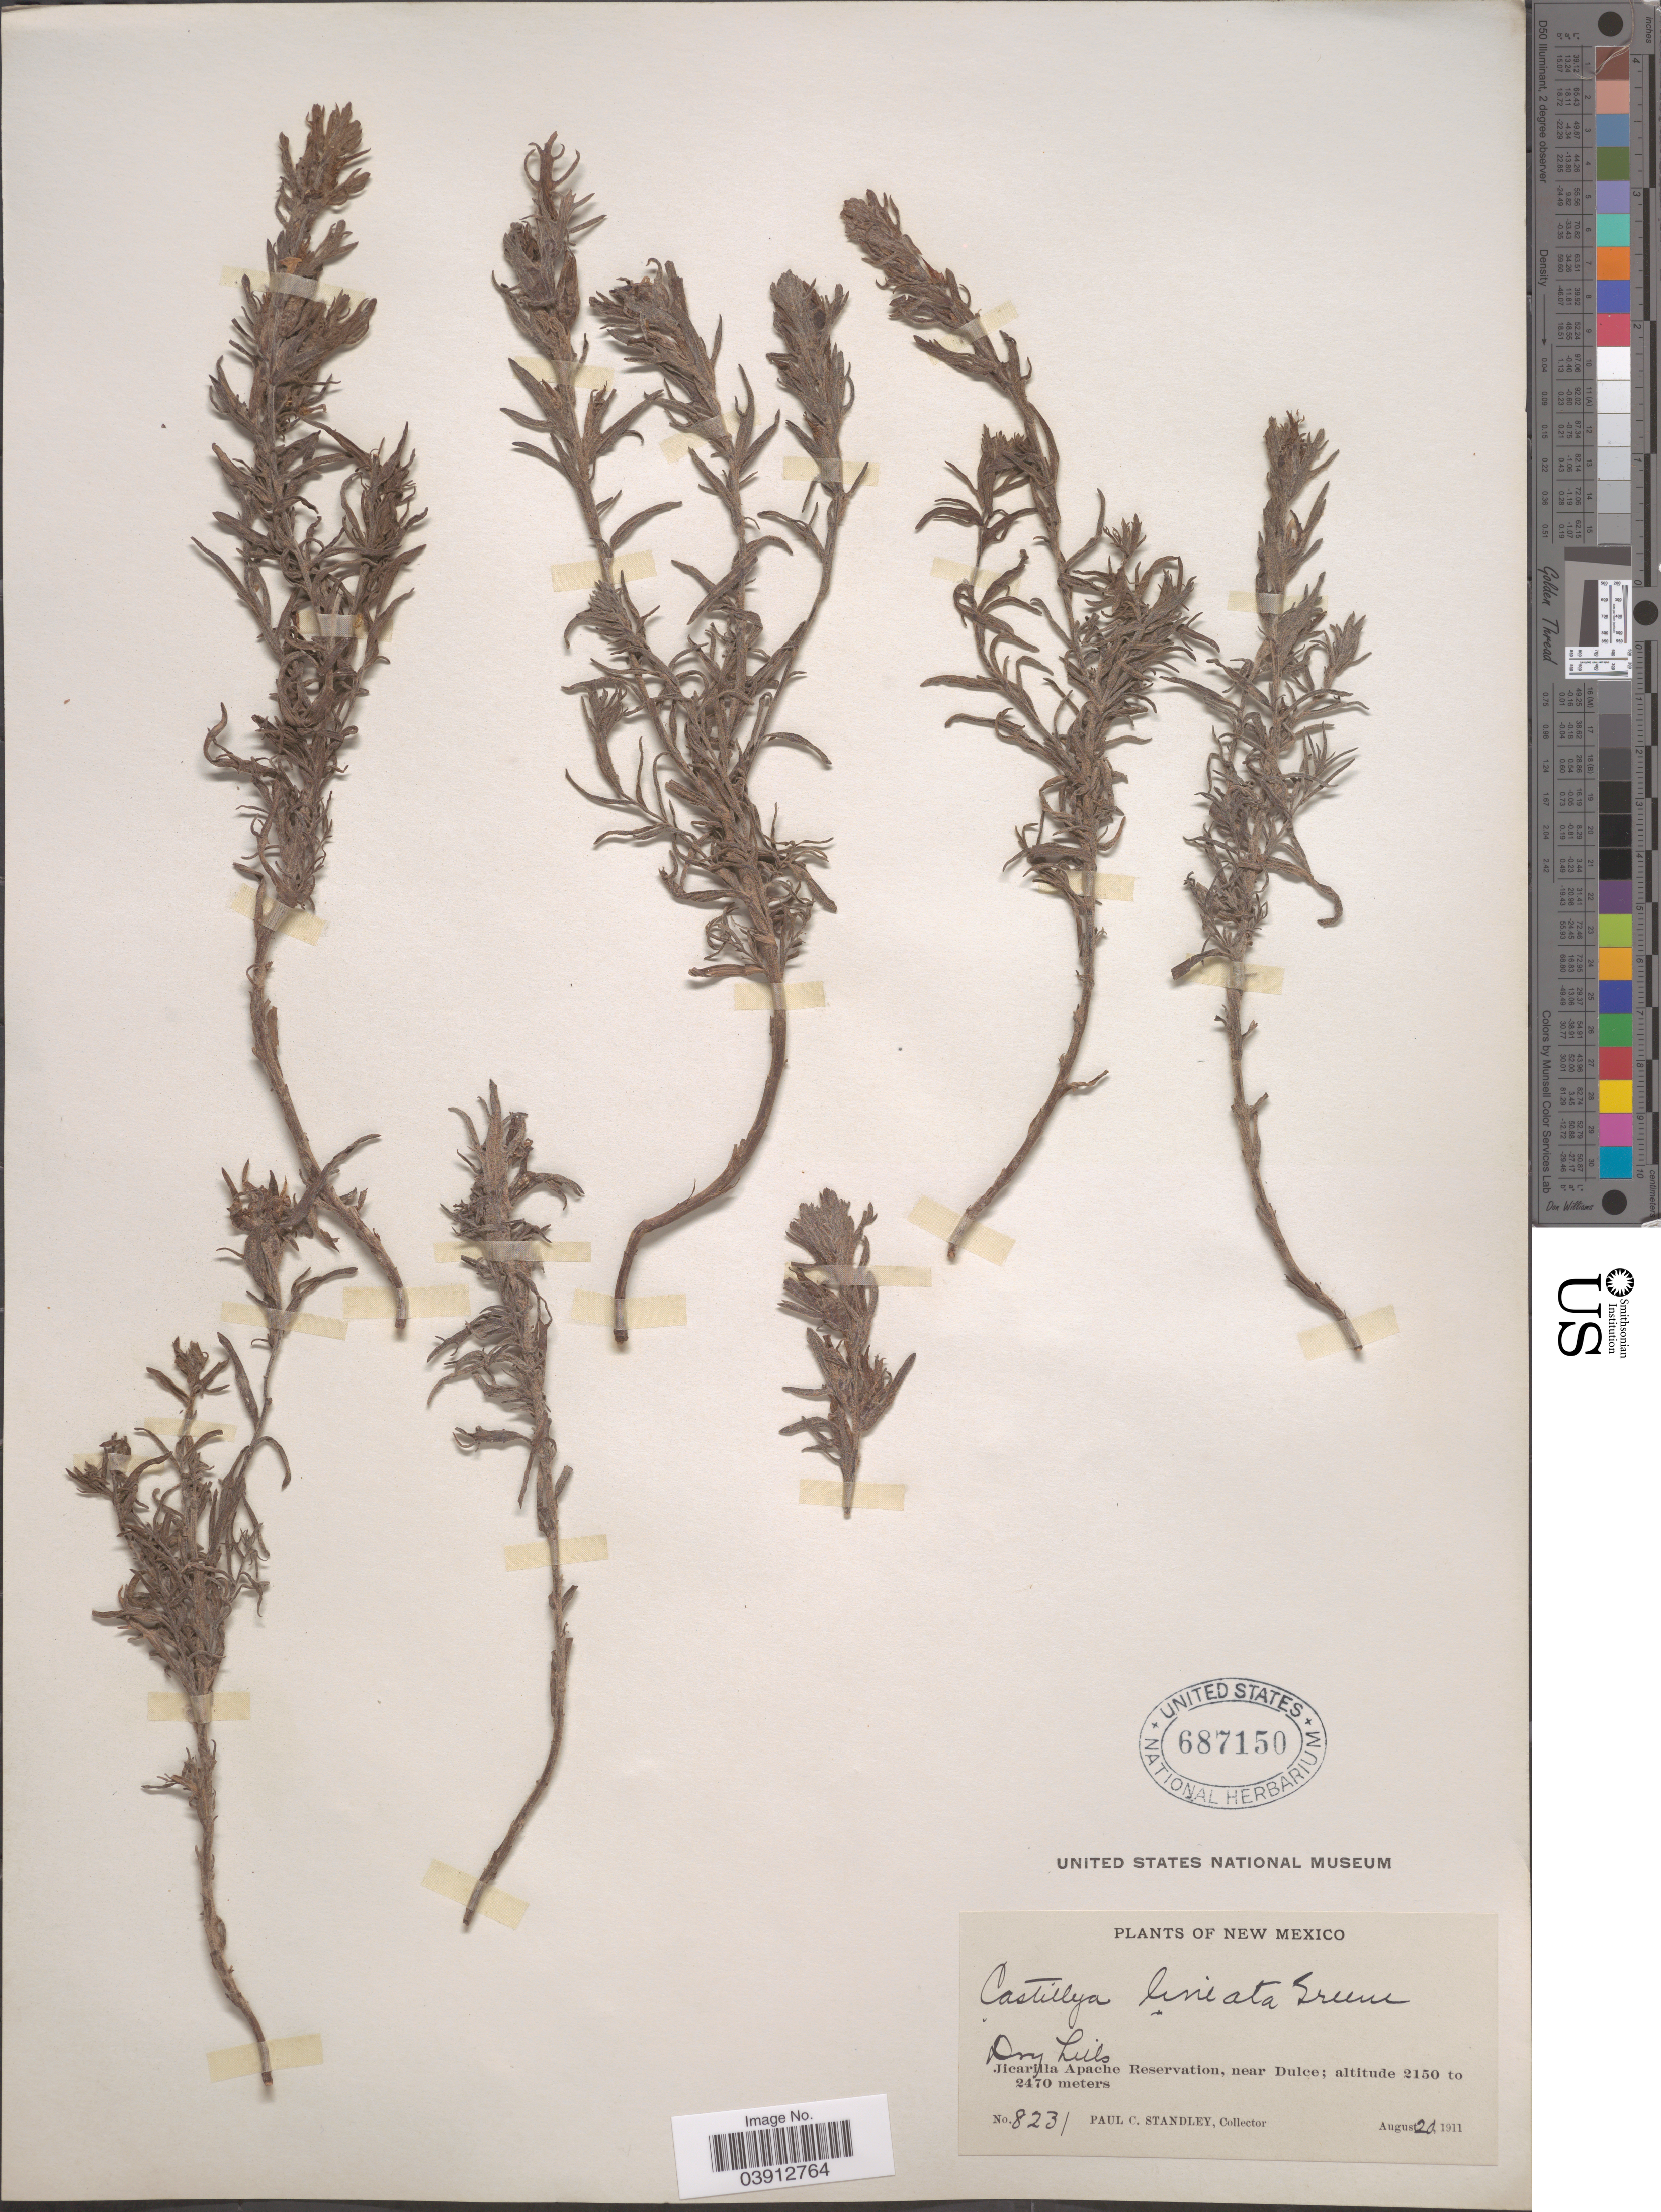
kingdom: Plantae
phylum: Tracheophyta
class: Magnoliopsida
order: Lamiales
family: Orobanchaceae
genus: Castilleja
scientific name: Castilleja lineata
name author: Greene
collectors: P. C. Standley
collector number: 8231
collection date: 1911-08-20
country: United States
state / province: New Mexico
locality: Jicarilla Apache Reservation, near Dulce.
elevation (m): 2150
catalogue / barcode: US 687150